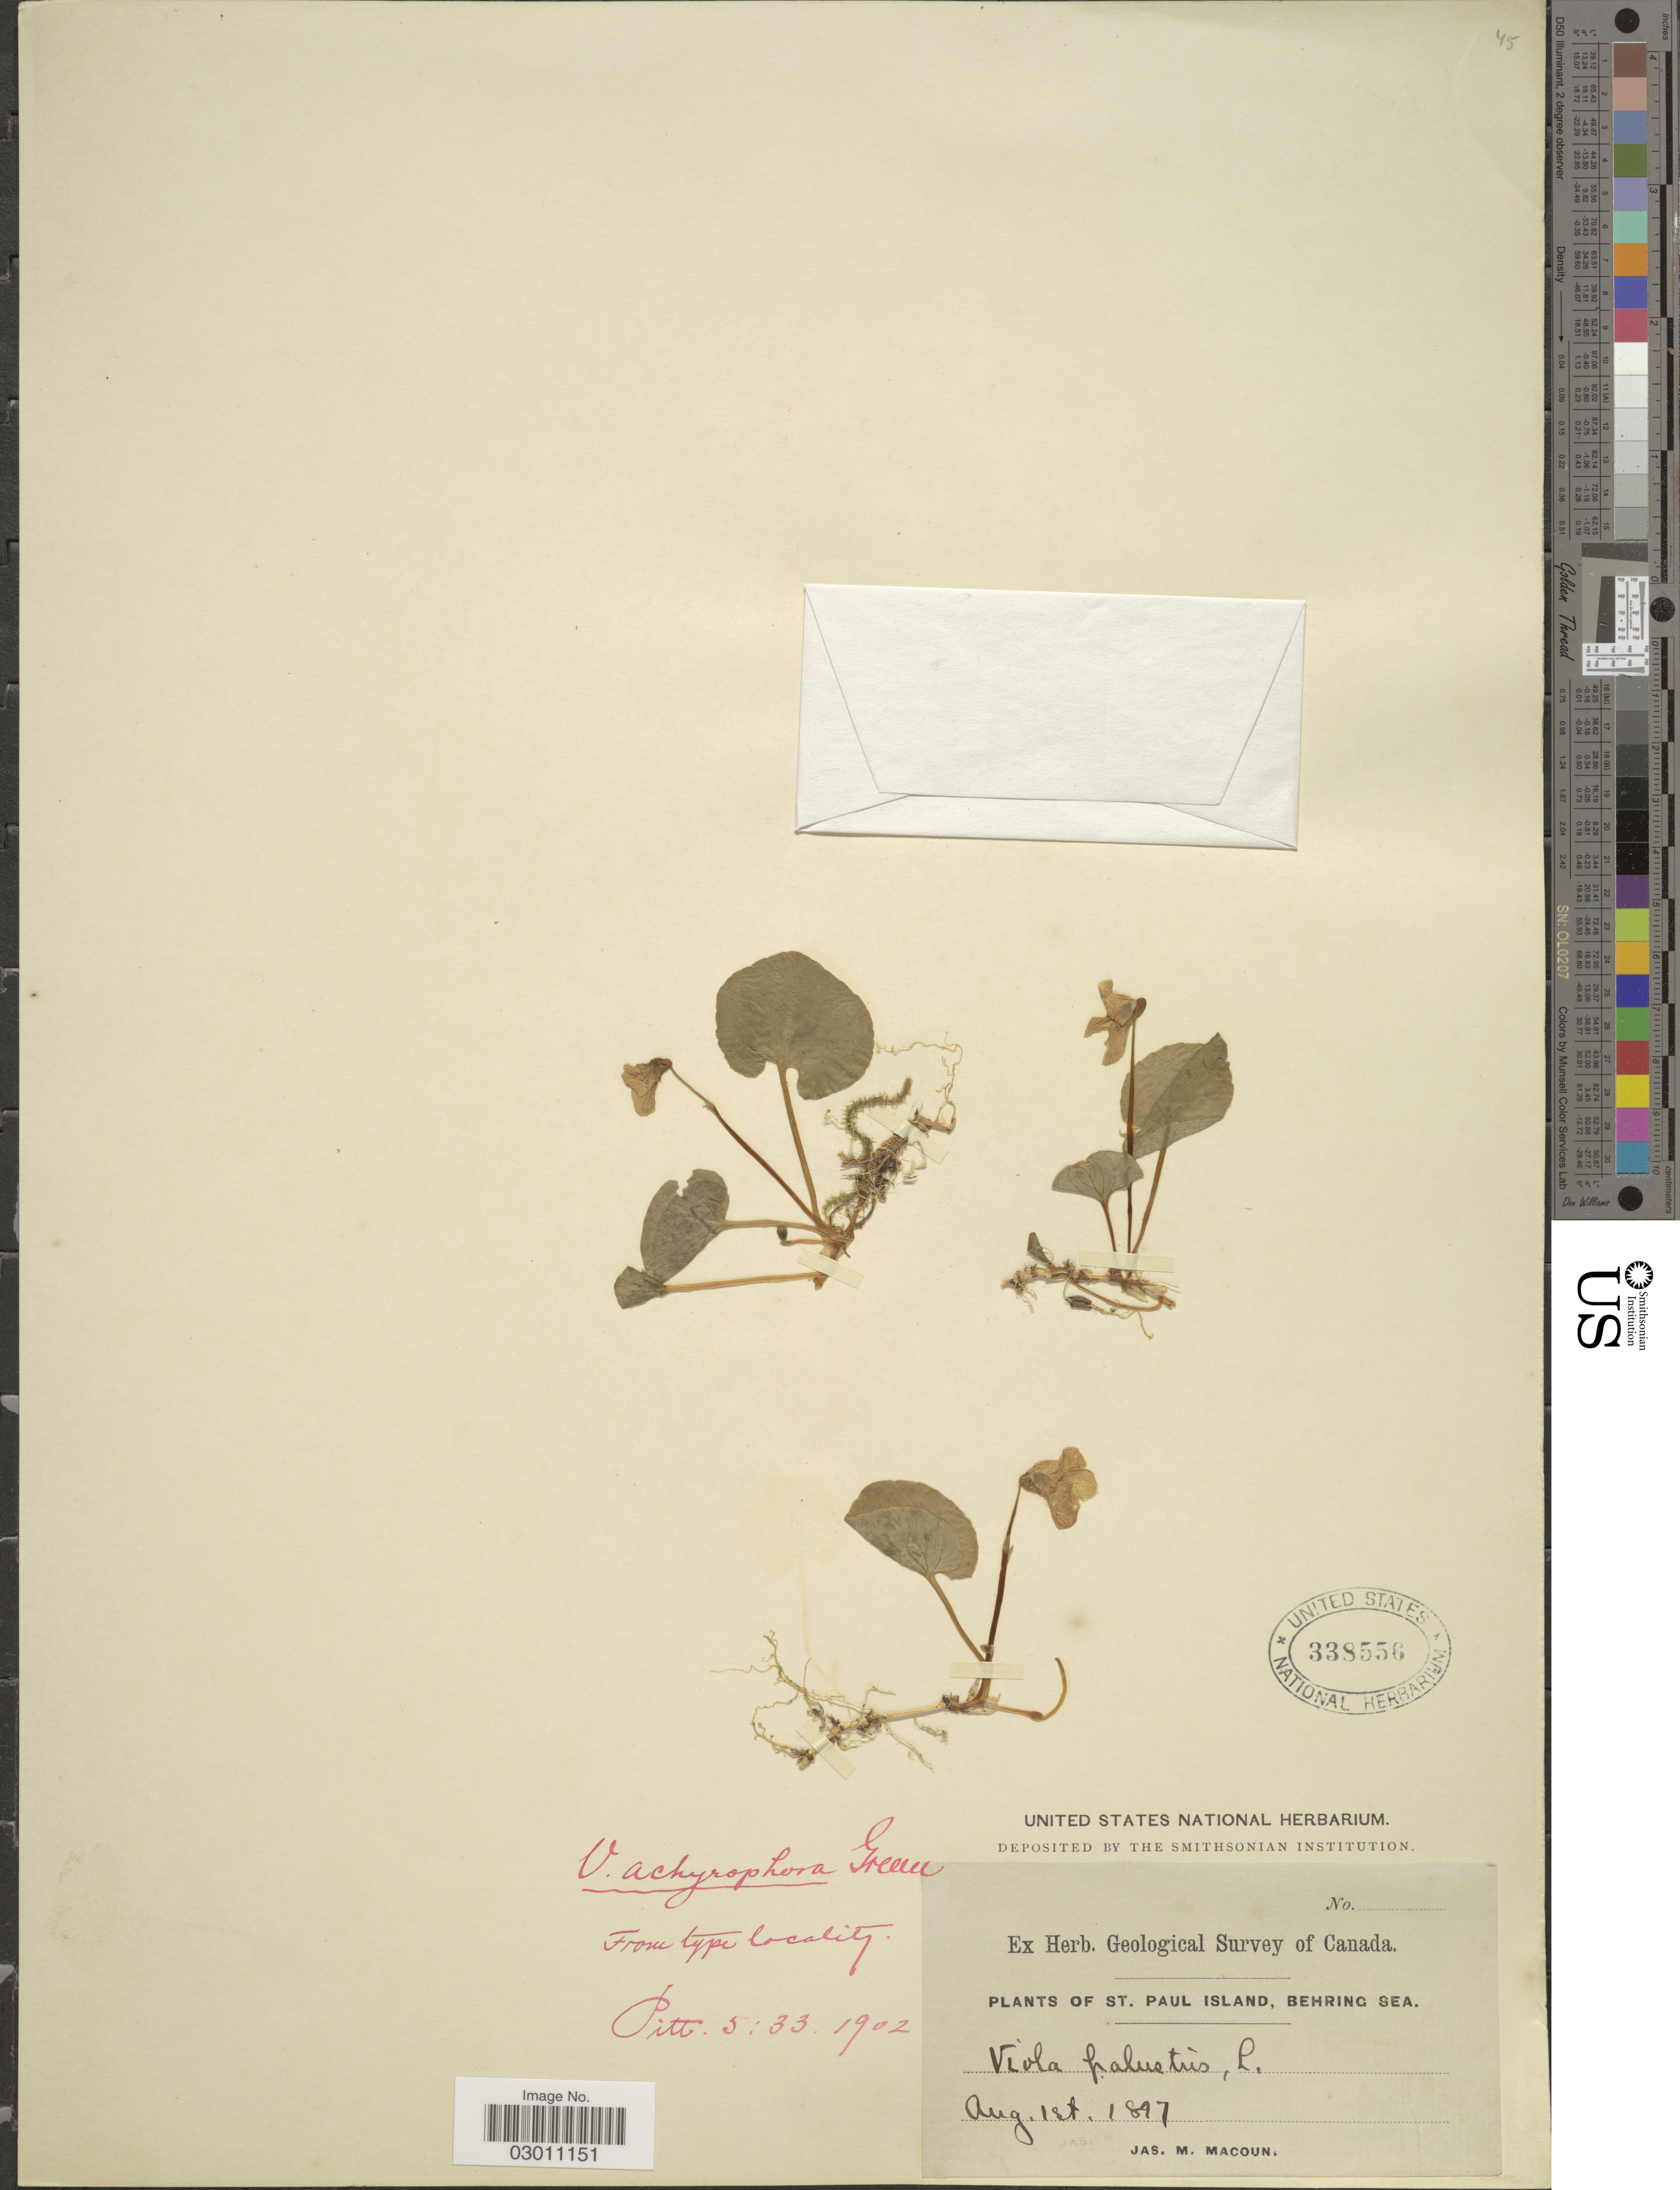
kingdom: Plantae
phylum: Tracheophyta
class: Magnoliopsida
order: Malpighiales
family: Violaceae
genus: Viola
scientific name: Viola achyrophora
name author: Greene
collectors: J. M. Macoun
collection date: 1897-08-01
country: United States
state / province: Alaska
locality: St. Paul, Behring Sea.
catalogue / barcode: US 338556